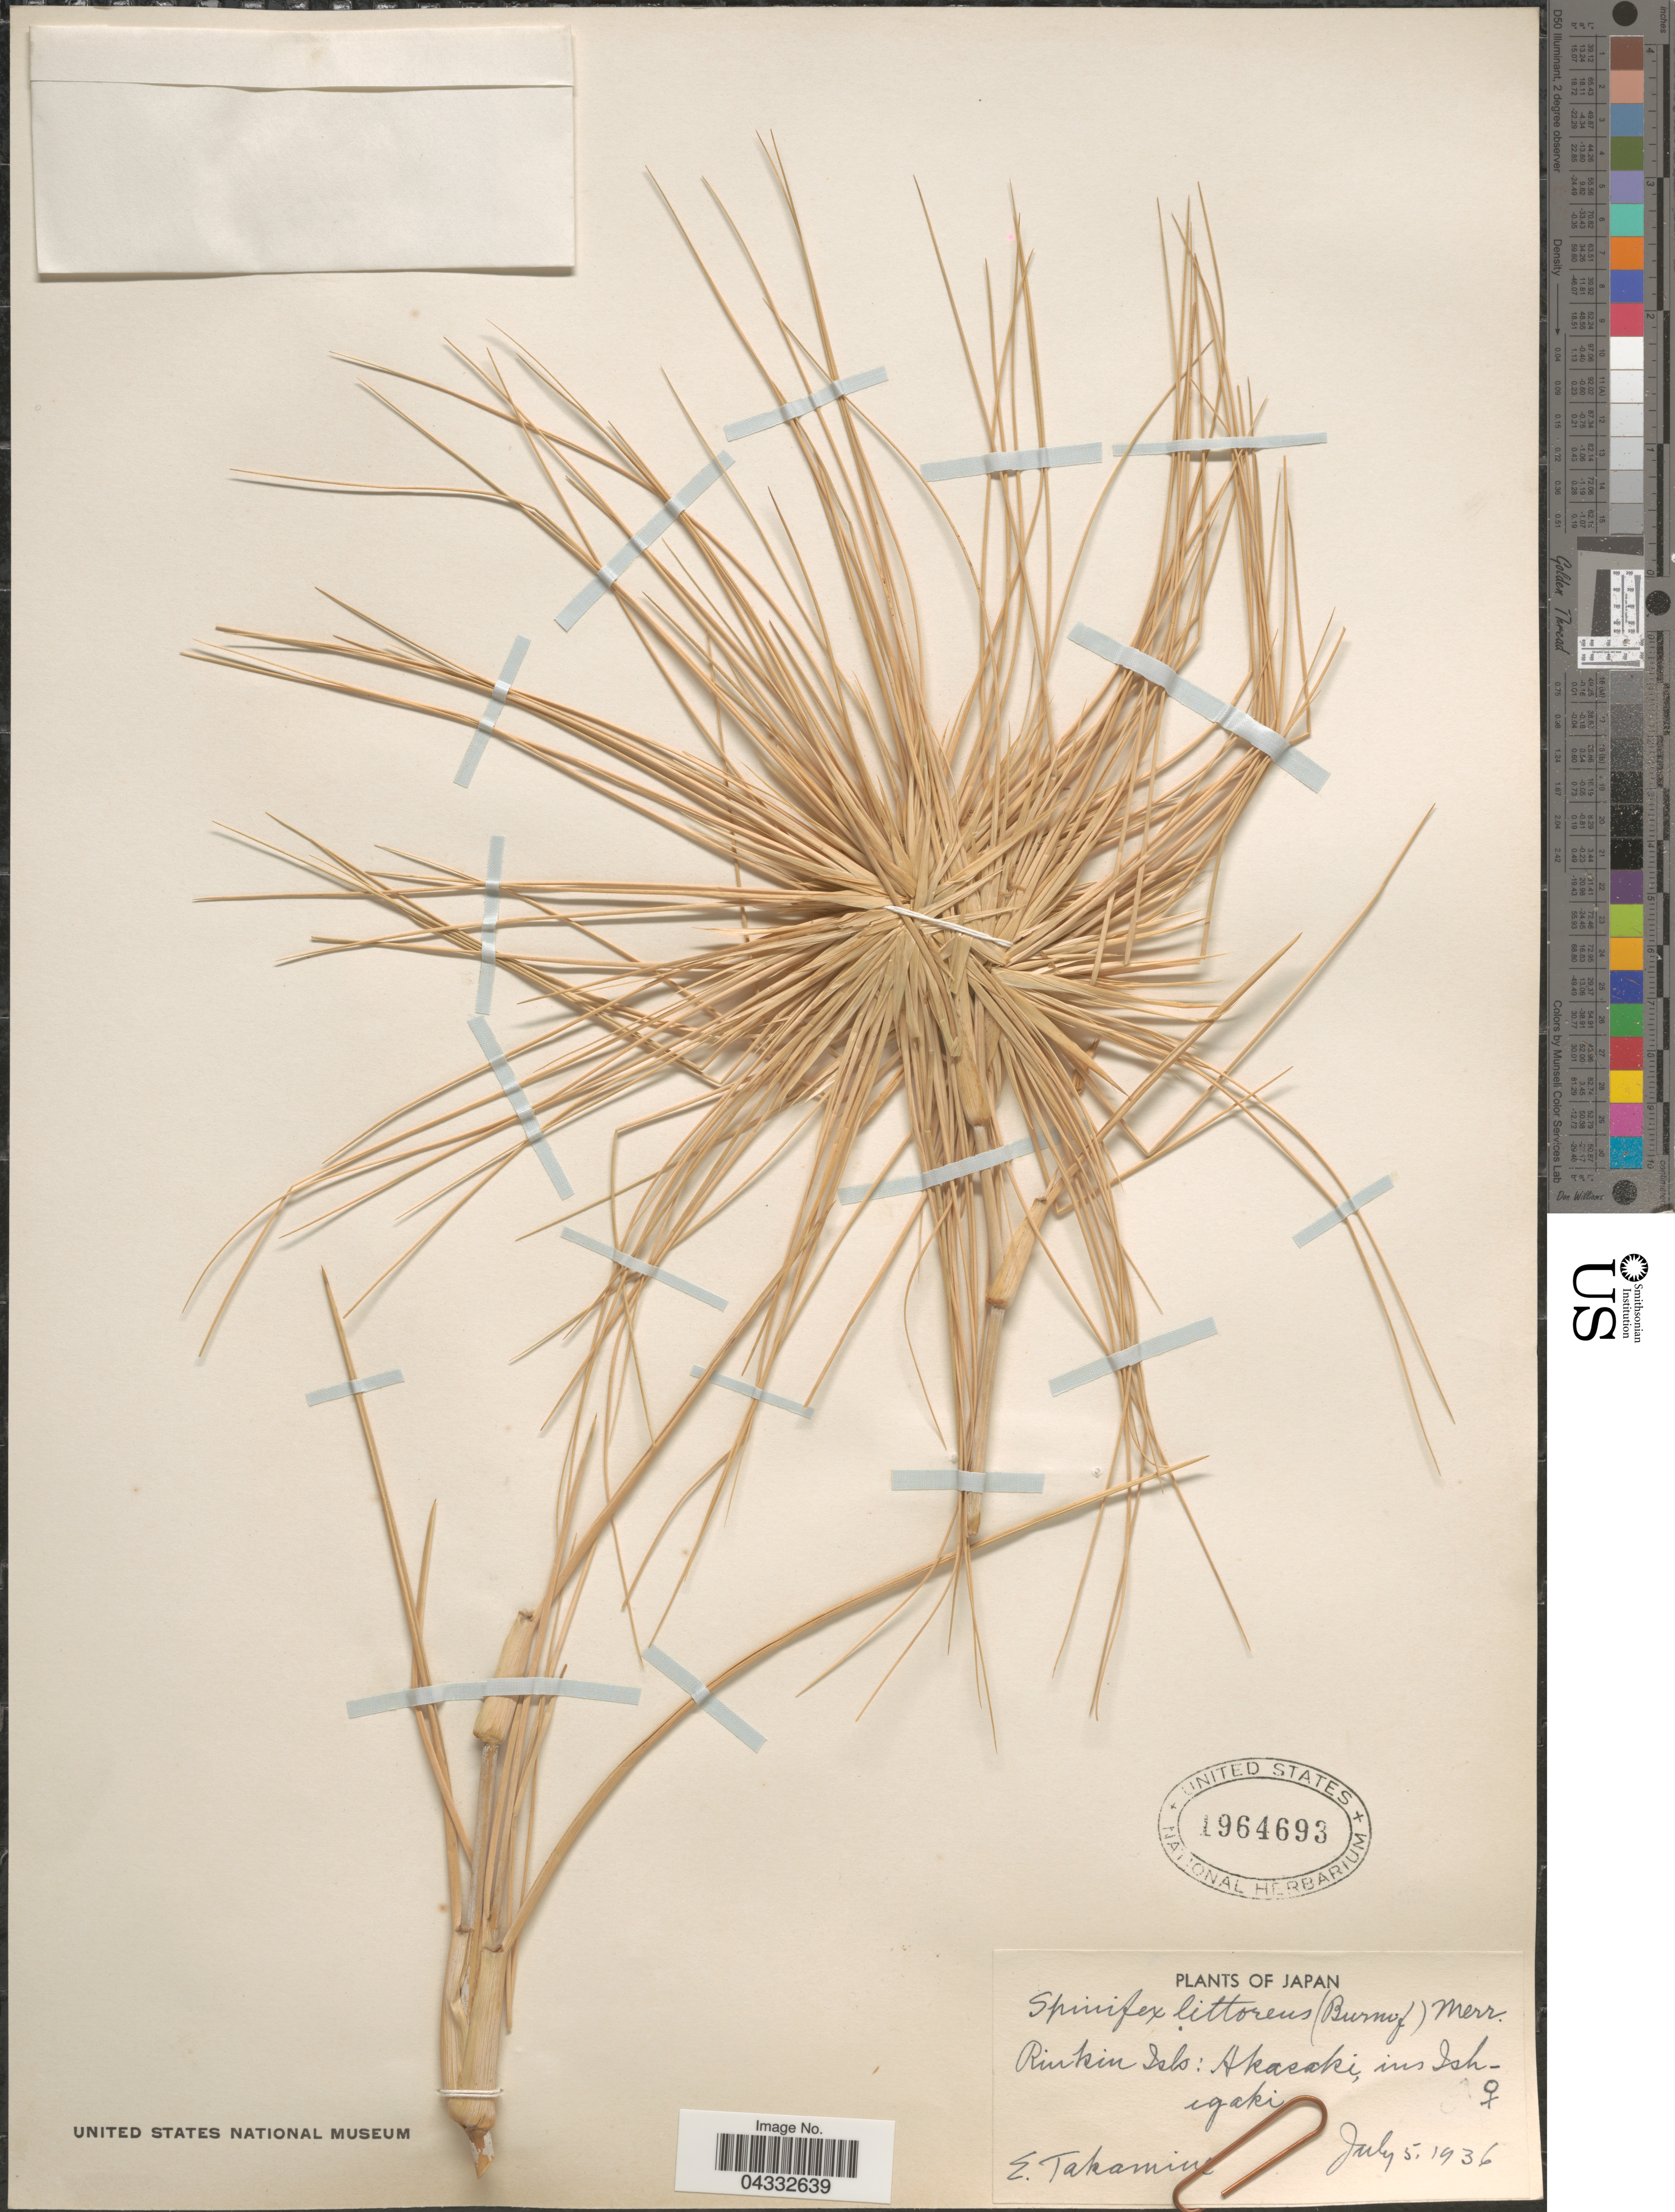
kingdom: Plantae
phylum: Tracheophyta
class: Liliopsida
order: Poales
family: Poaceae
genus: Spinifex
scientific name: Spinifex littoreus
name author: (Burm. f.) Merr.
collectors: E. Takamine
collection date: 1936-07-05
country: Japan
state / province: Okinawa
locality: Riukiu Isls: Akasaki, ins Ishigaki.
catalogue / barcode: US 1964693